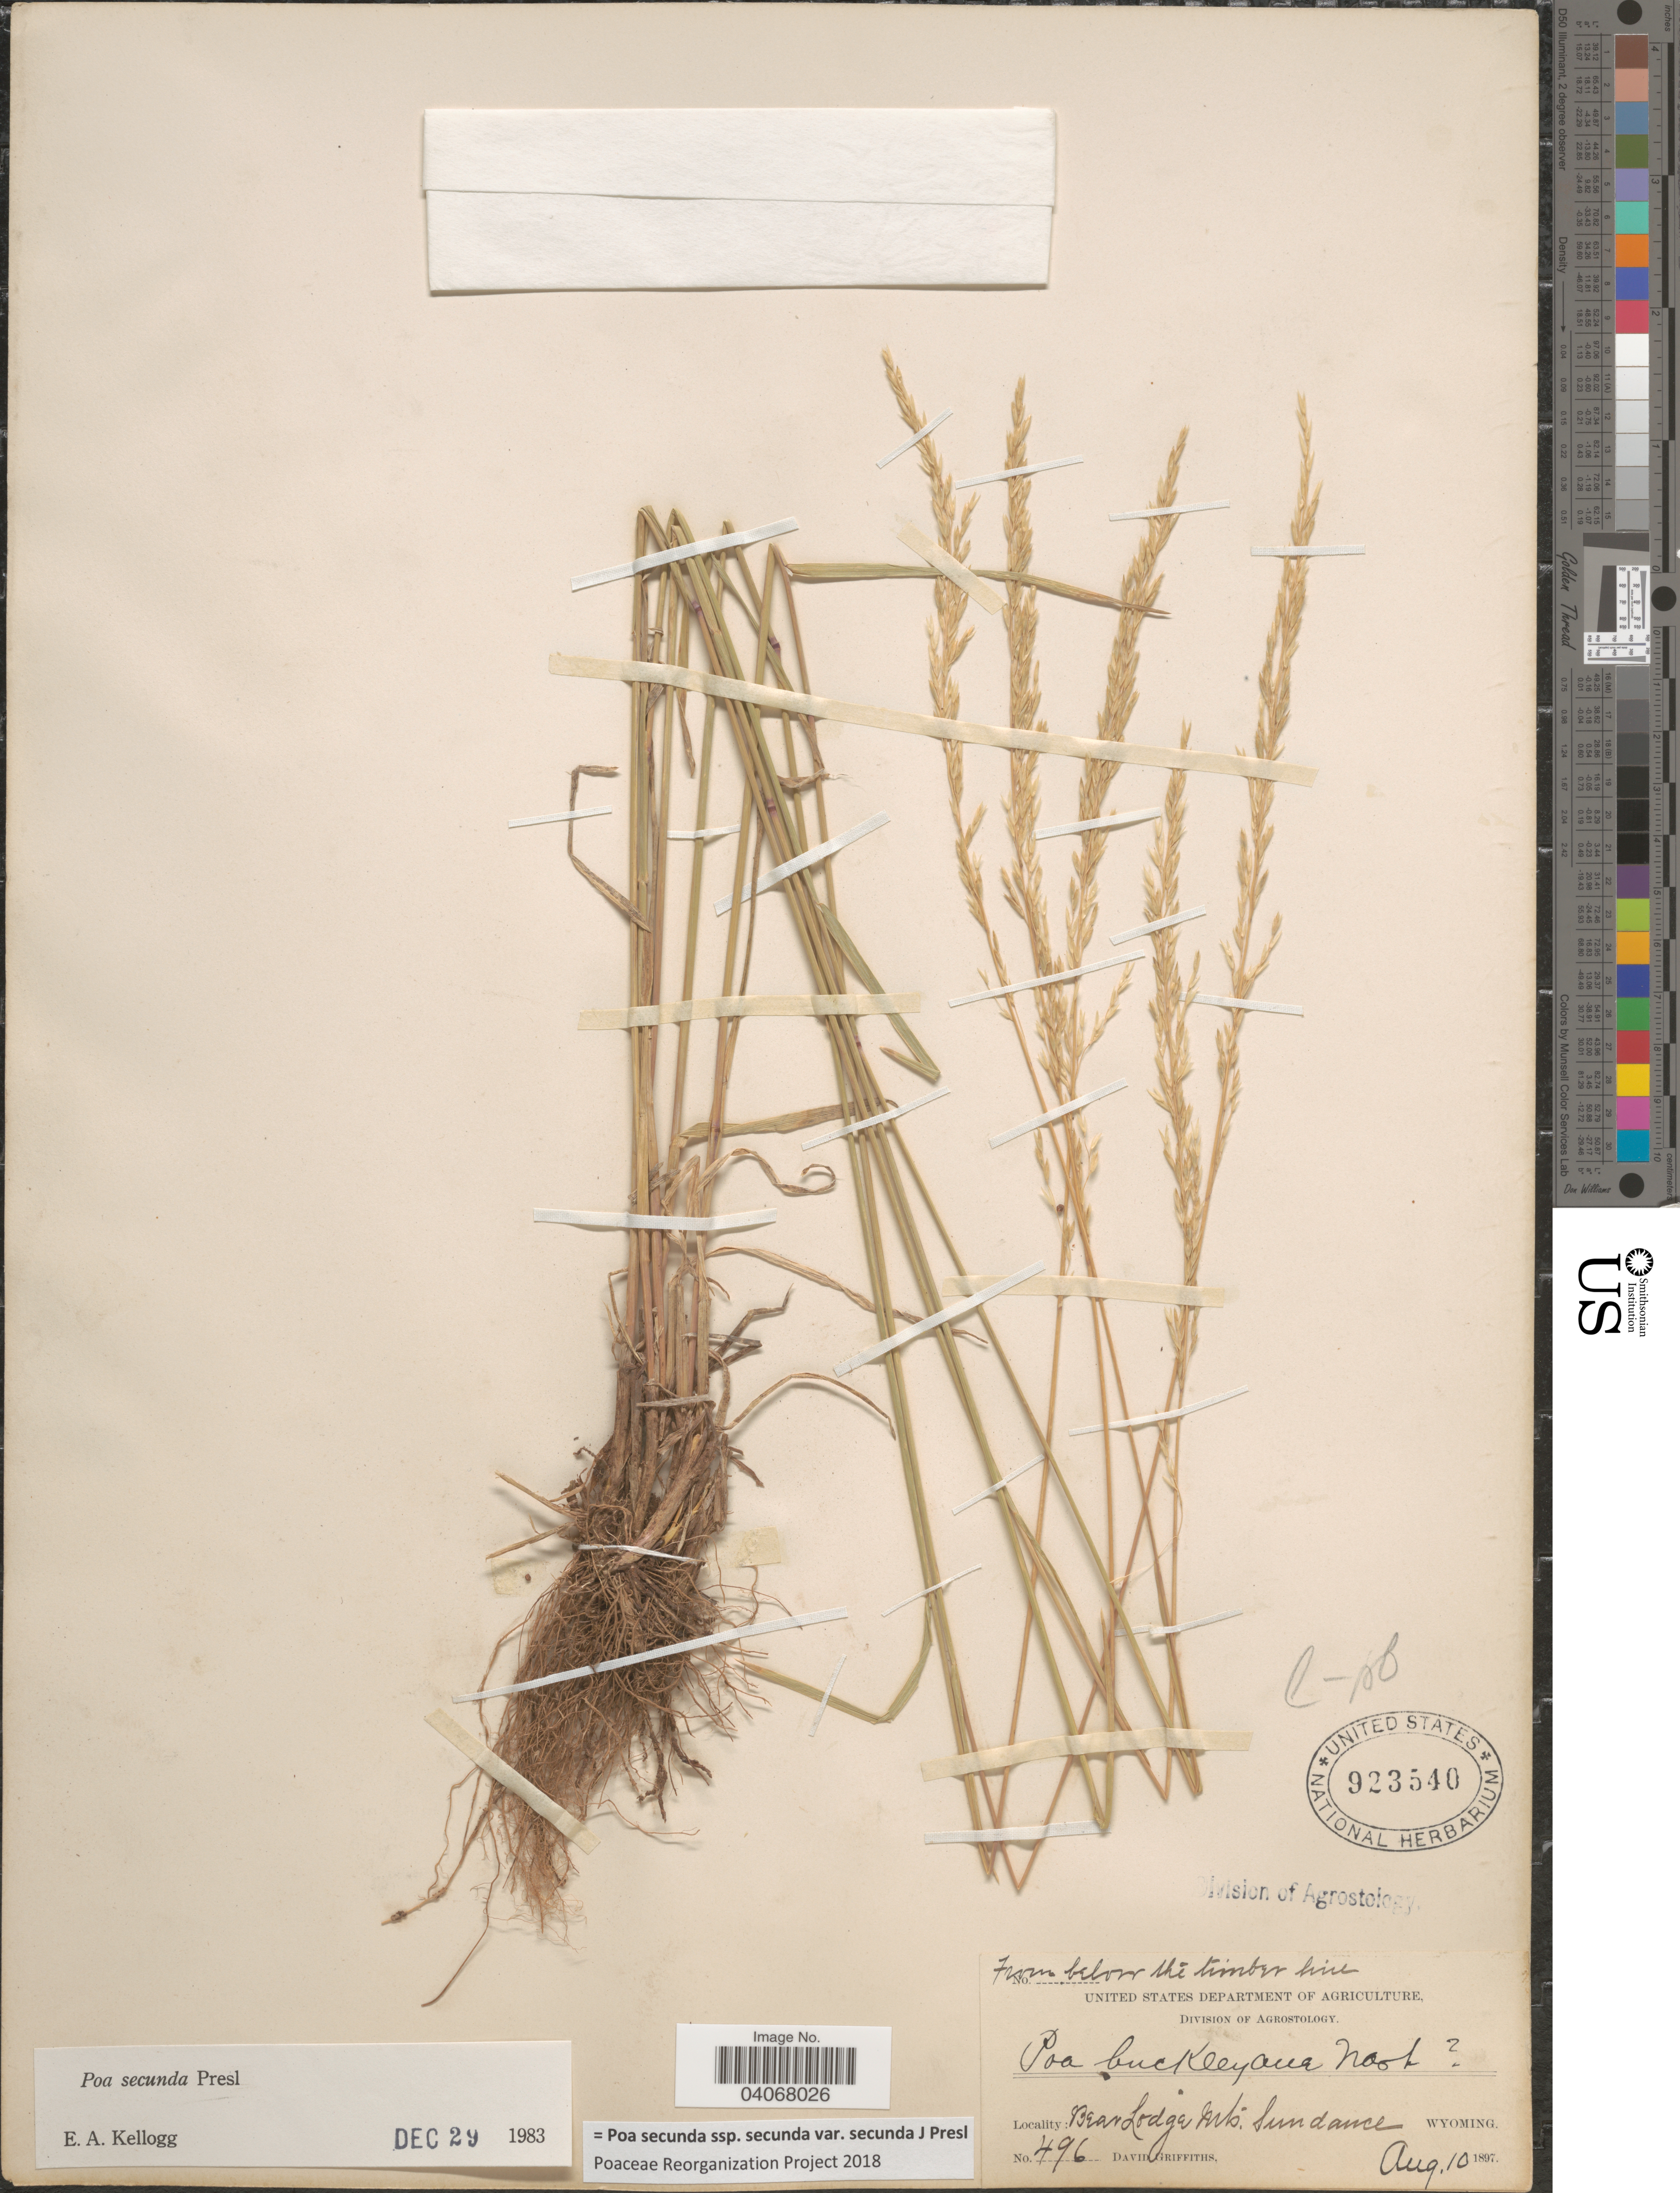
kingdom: Plantae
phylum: Tracheophyta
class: Liliopsida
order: Poales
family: Poaceae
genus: Poa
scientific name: Poa secunda subsp. secunda var. secunda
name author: J. Presl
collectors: D. Griffiths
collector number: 496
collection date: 1897-08-10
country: United States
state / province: Wyoming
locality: From below the timber line. Bear Lodge Mts. Sundance.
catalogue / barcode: US 923540